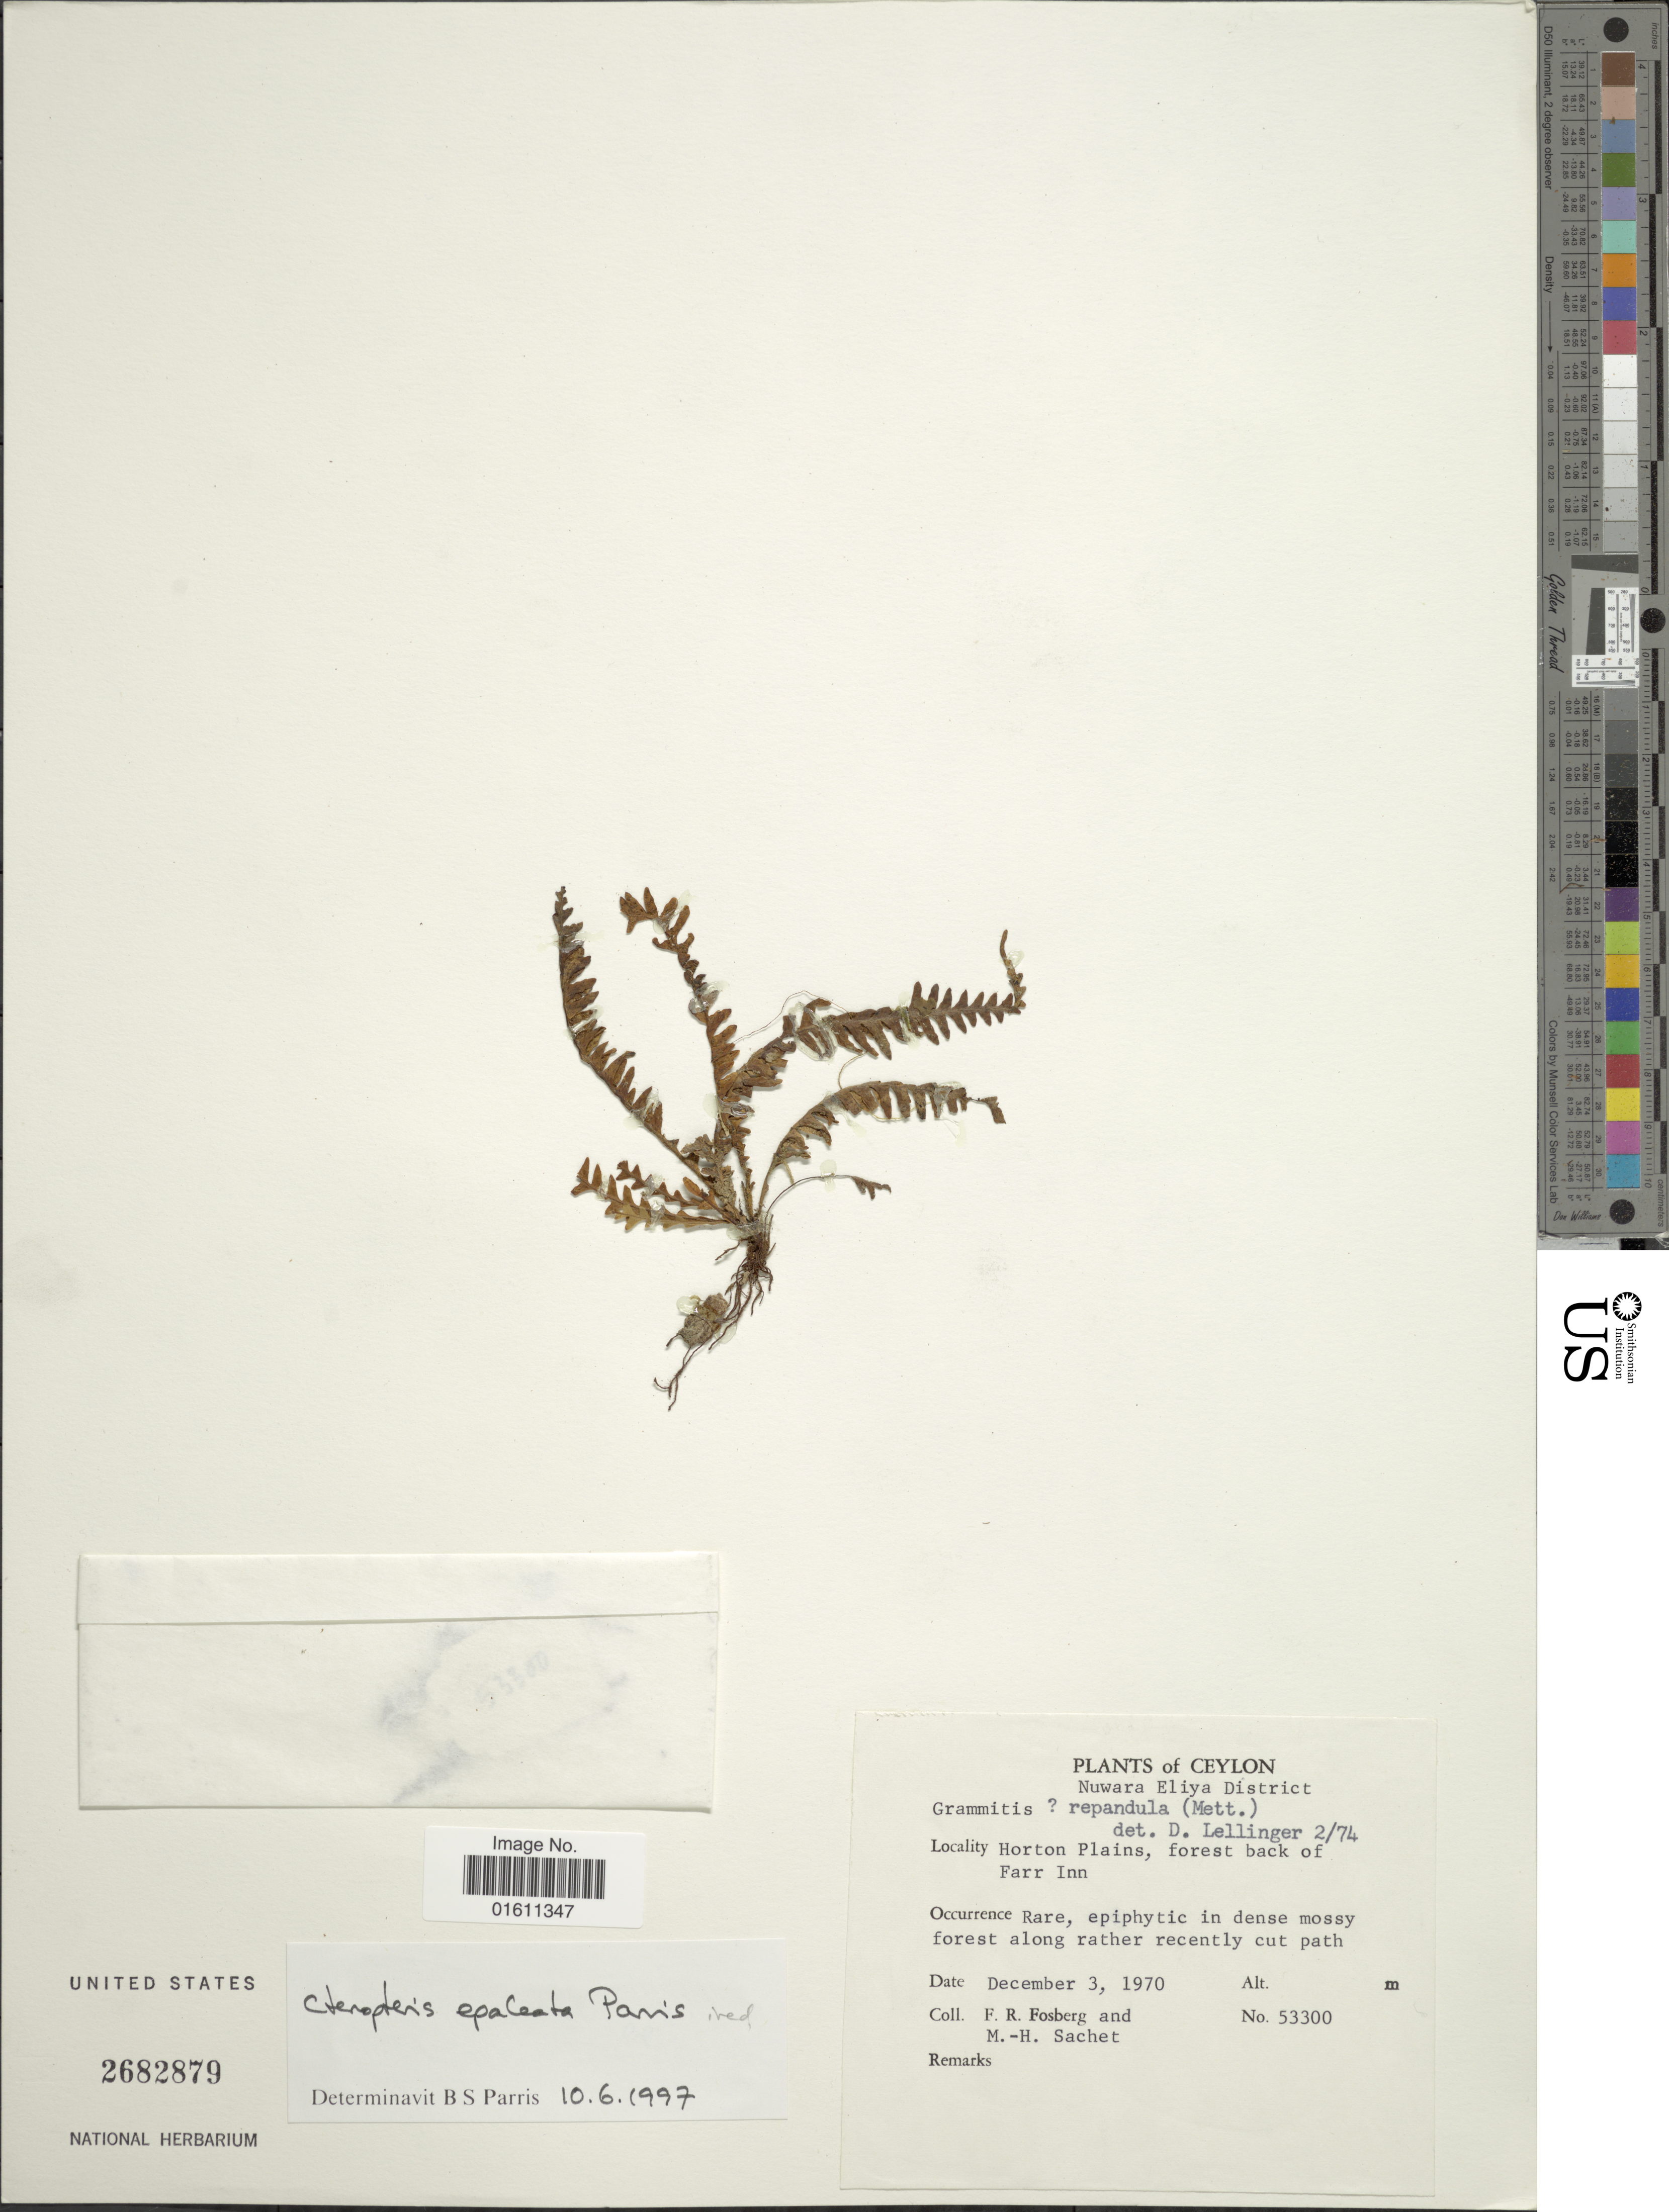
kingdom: Plantae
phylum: Tracheophyta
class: Polypodiopsida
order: Polypodiales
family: Polypodiaceae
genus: Tomophyllum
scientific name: Tomophyllum epaleatum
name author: (Parris) Parris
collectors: F. R. Fosberg & M.-H. Sachet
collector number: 53300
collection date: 1970-12-03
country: Sri Lanka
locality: Ceylon, Nuwara Eliya District, Horton Plains, forest back of Farr Inn.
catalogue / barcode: US 2682879